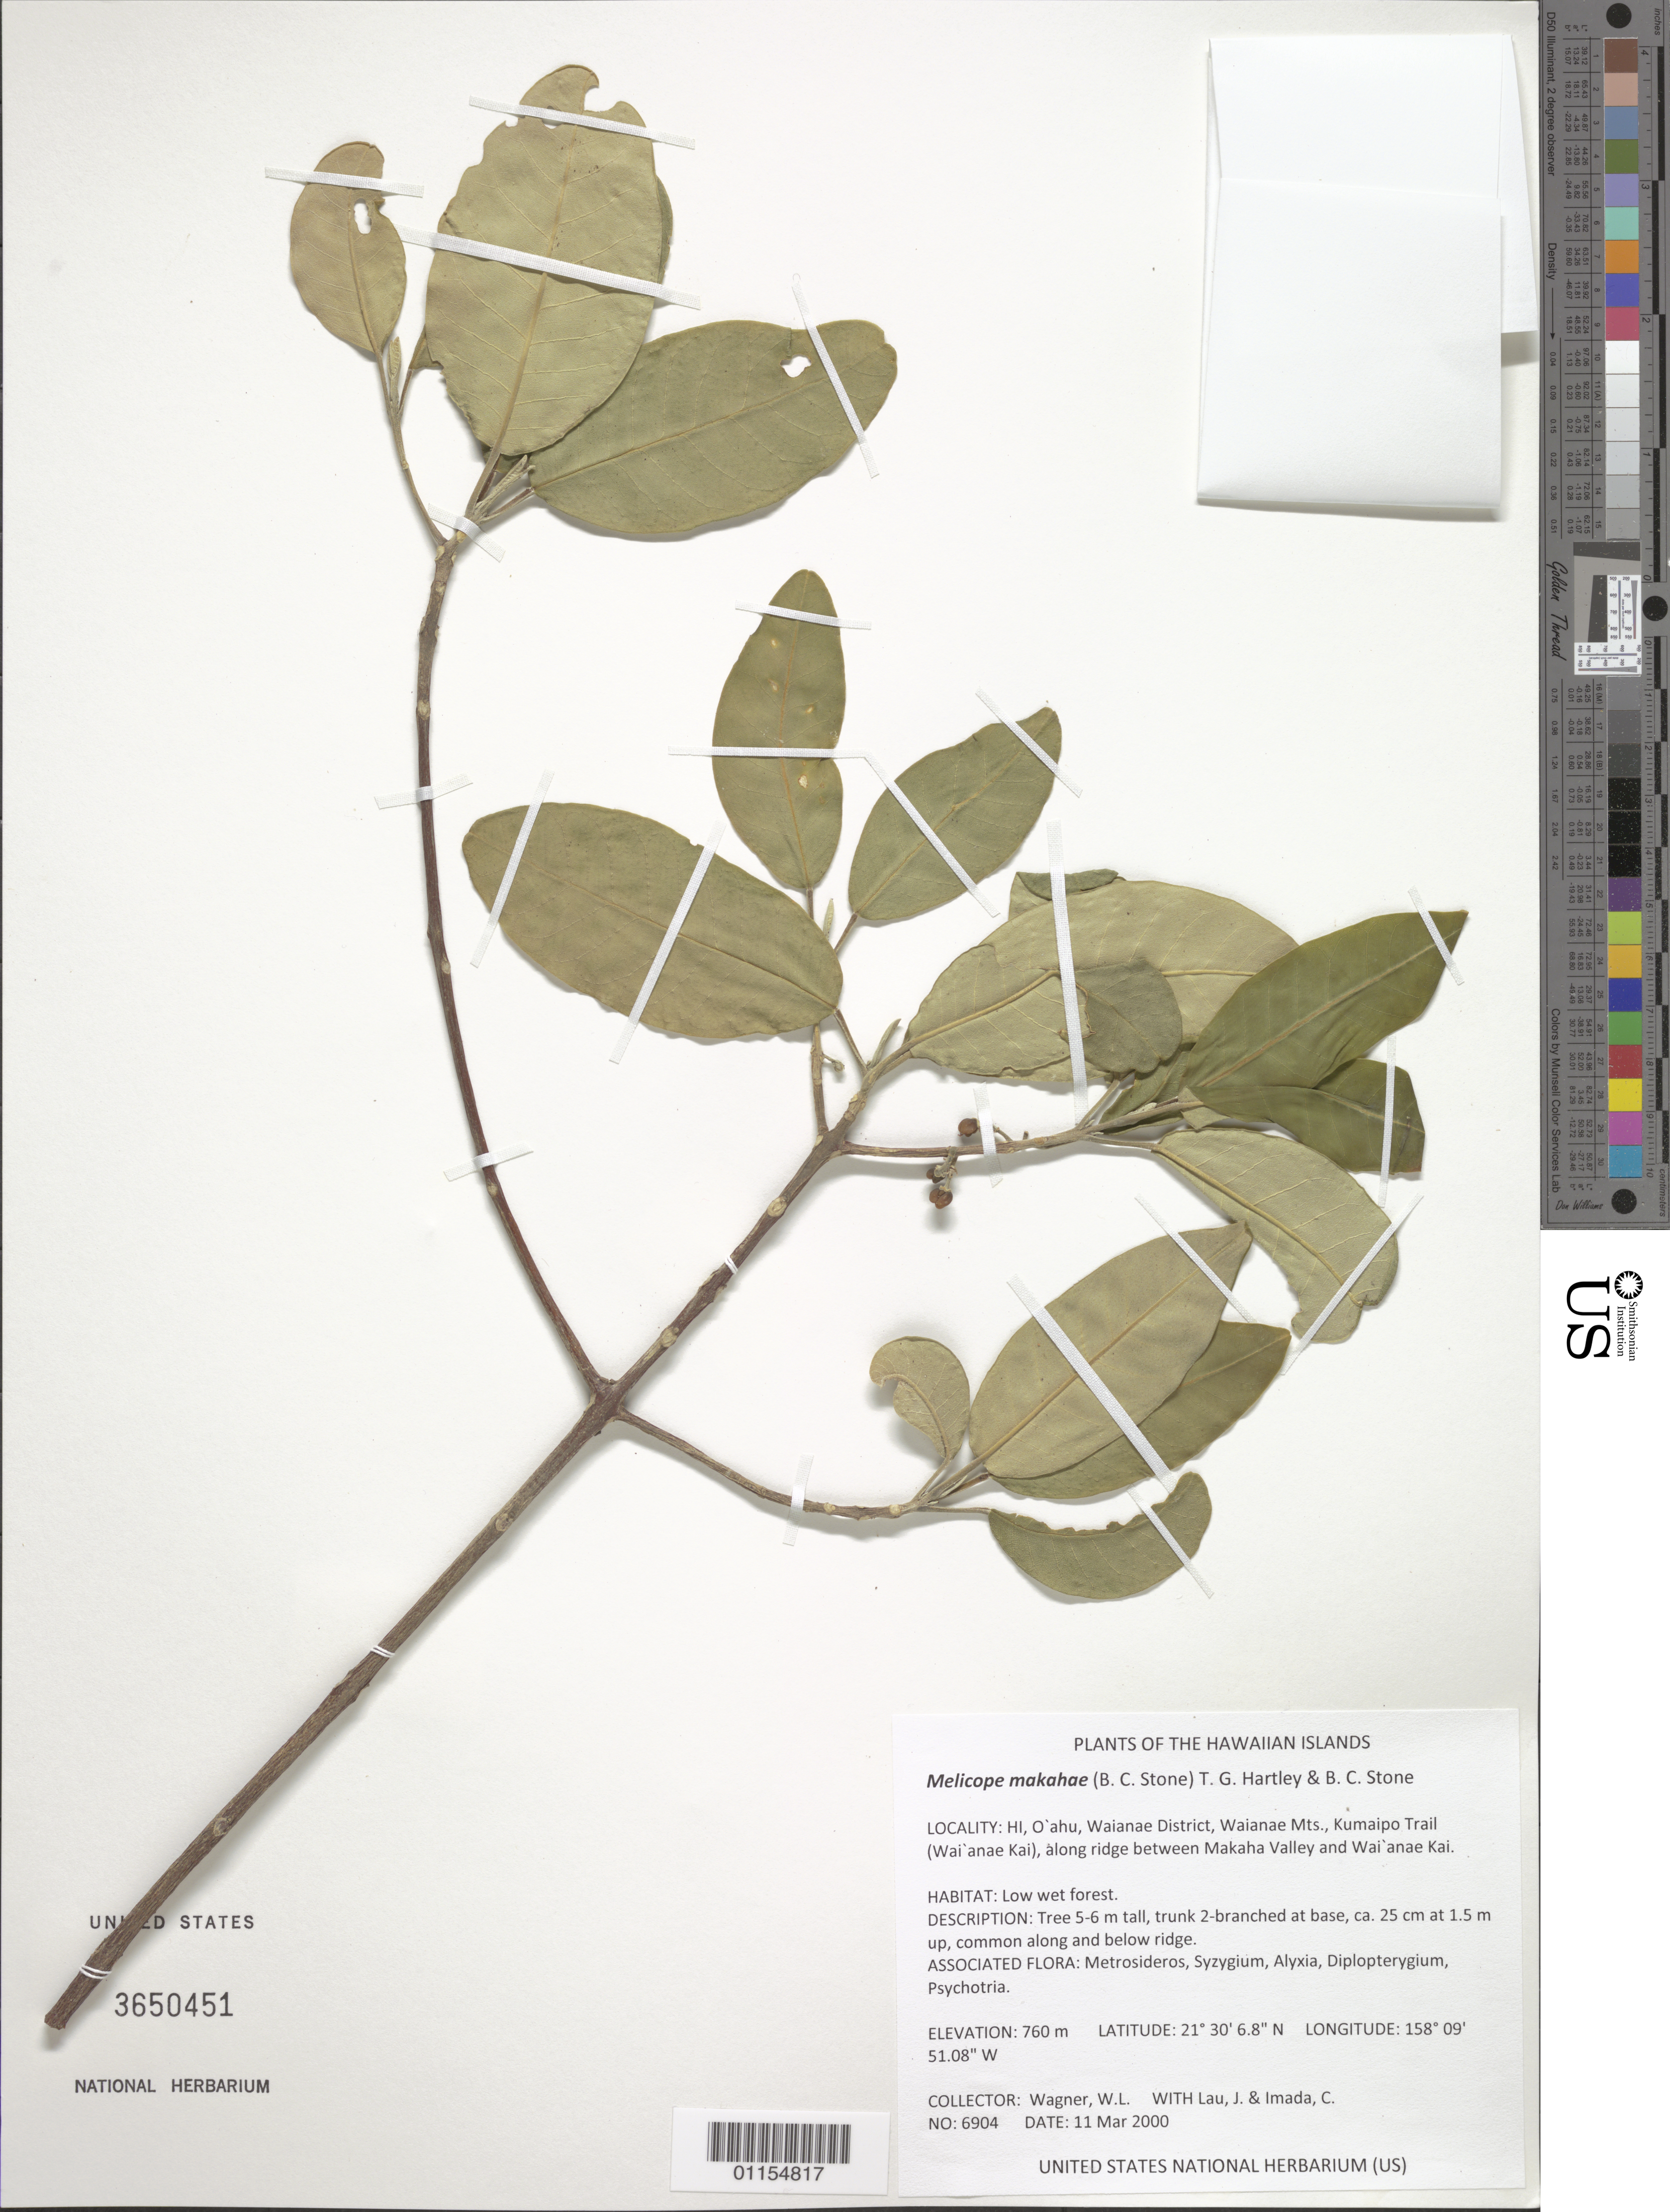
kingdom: Plantae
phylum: Tracheophyta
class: Magnoliopsida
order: Sapindales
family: Rutaceae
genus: Melicope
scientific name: Melicope makahae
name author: (B.C. Stone) T.G. Hartley & B.C. Stone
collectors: W. L. Wagner, J. Lau & C. Imada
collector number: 6904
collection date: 2000-03-11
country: United States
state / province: Hawaii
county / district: Honolulu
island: Oahu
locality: Waianae District, Waianae Mts., Kumaipo Trail (Wai'anae Kai), along ridge between Makaha Valley and Wai'anae Kai.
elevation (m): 760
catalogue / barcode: US 3650451